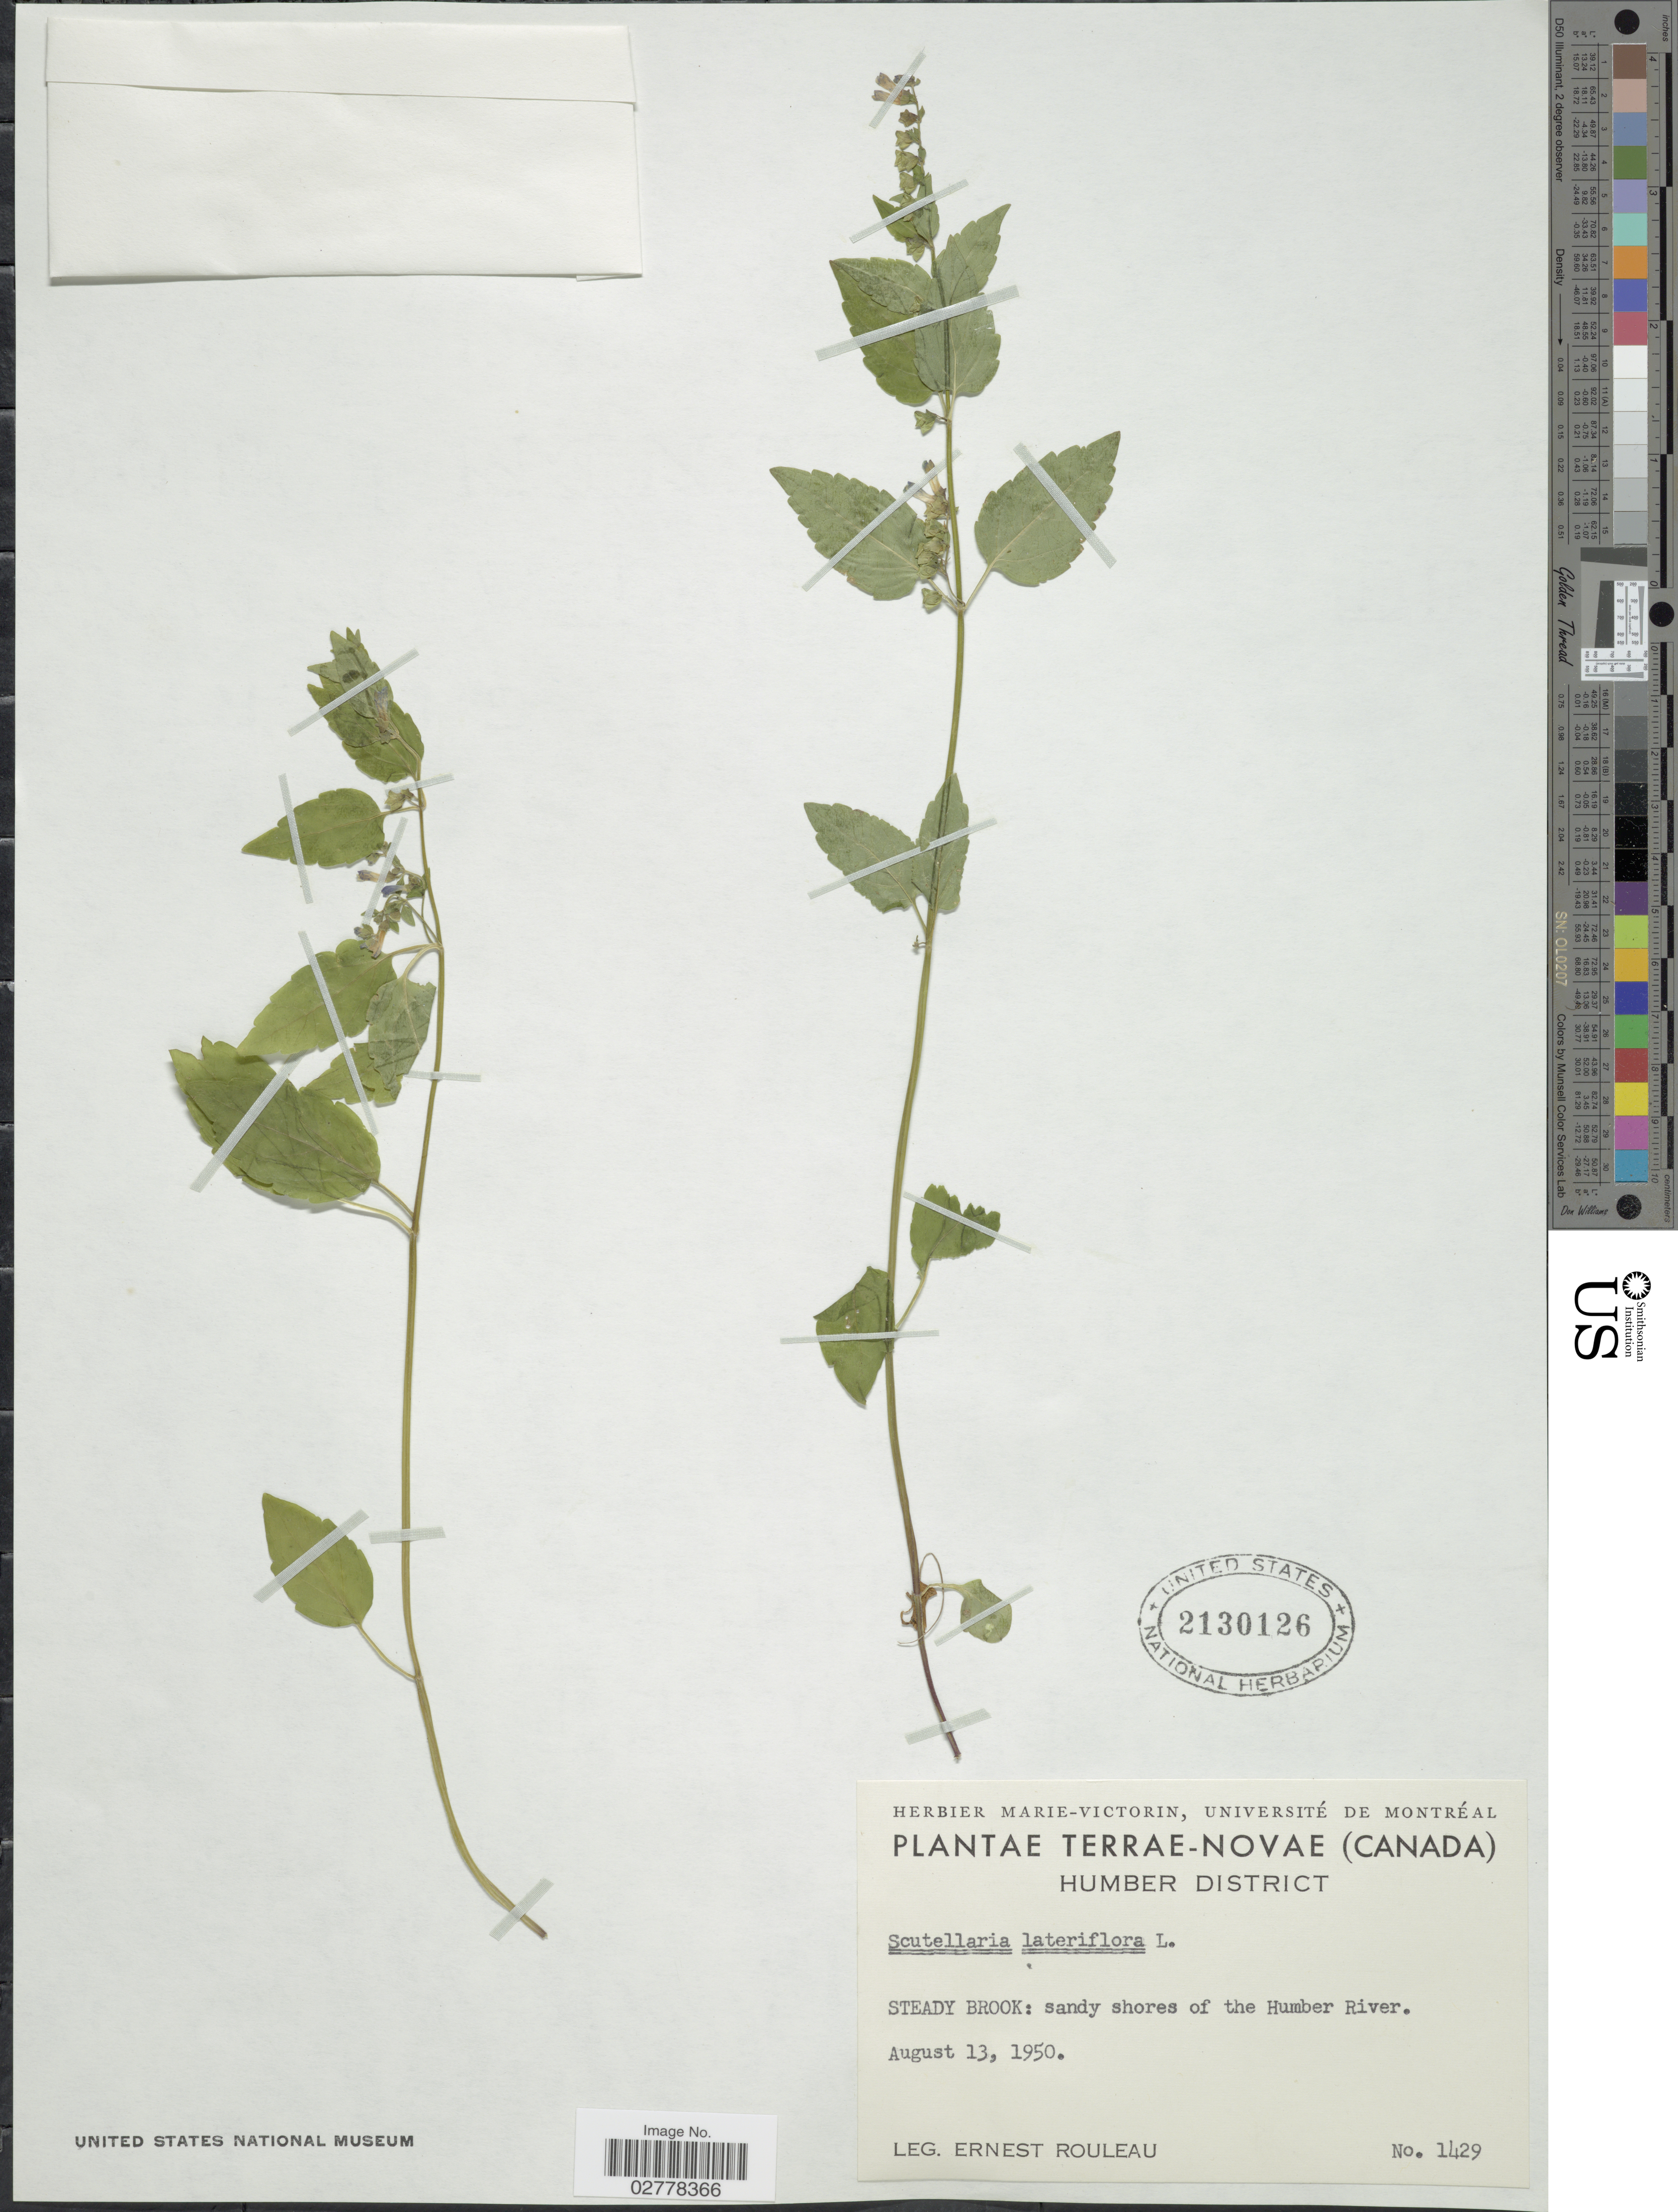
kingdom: Plantae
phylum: Tracheophyta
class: Magnoliopsida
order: Lamiales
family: Lamiaceae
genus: Scutellaria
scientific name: Scutellaria lateriflora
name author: L.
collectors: E. Rouleau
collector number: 1429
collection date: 1950-08-13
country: Canada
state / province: Newfoundland and Labrador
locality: Terrae-Novae. Humber District. Steady Brook: sandy shores of the Humber River.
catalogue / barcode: US 2130126